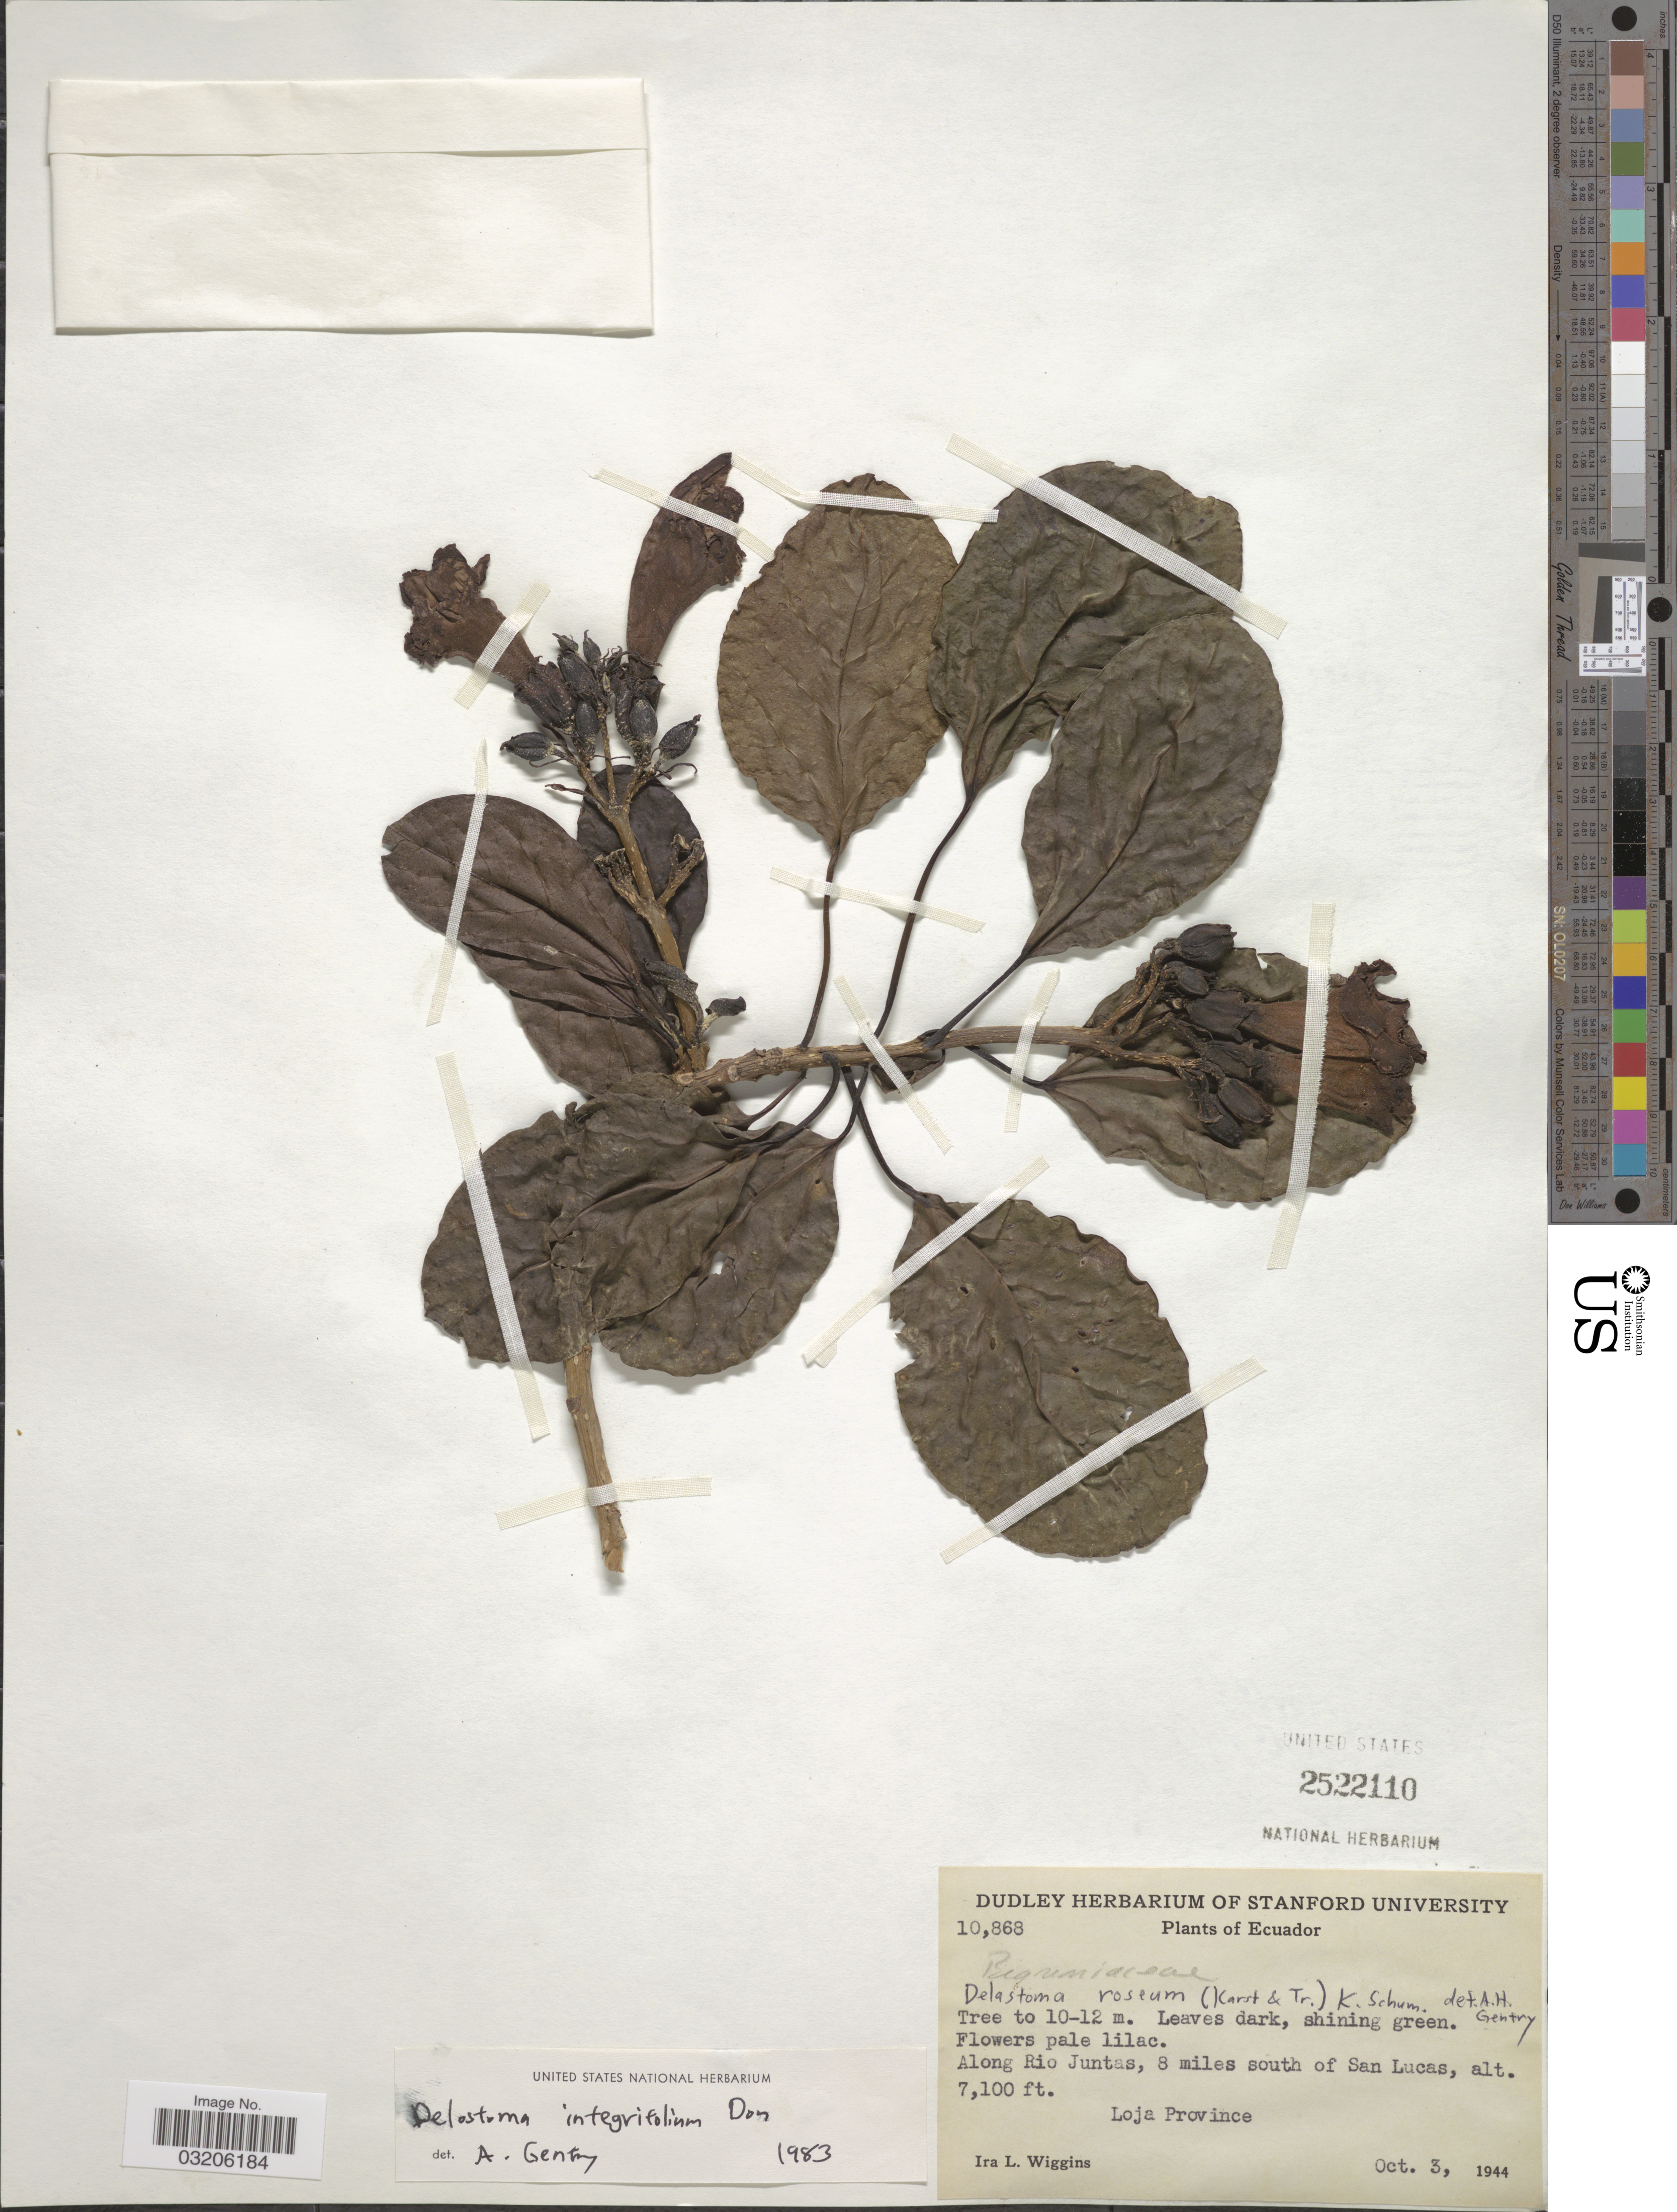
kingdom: Plantae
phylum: Tracheophyta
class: Magnoliopsida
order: Lamiales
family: Bignoniaceae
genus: Delostoma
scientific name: Delostoma integrifolium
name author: D. Don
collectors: I. L. Wiggins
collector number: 10,868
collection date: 1944-10-03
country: Ecuador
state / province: Loja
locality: Along Rio Juntas, 8 miles south of San Lucas.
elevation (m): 2164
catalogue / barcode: US 2522110